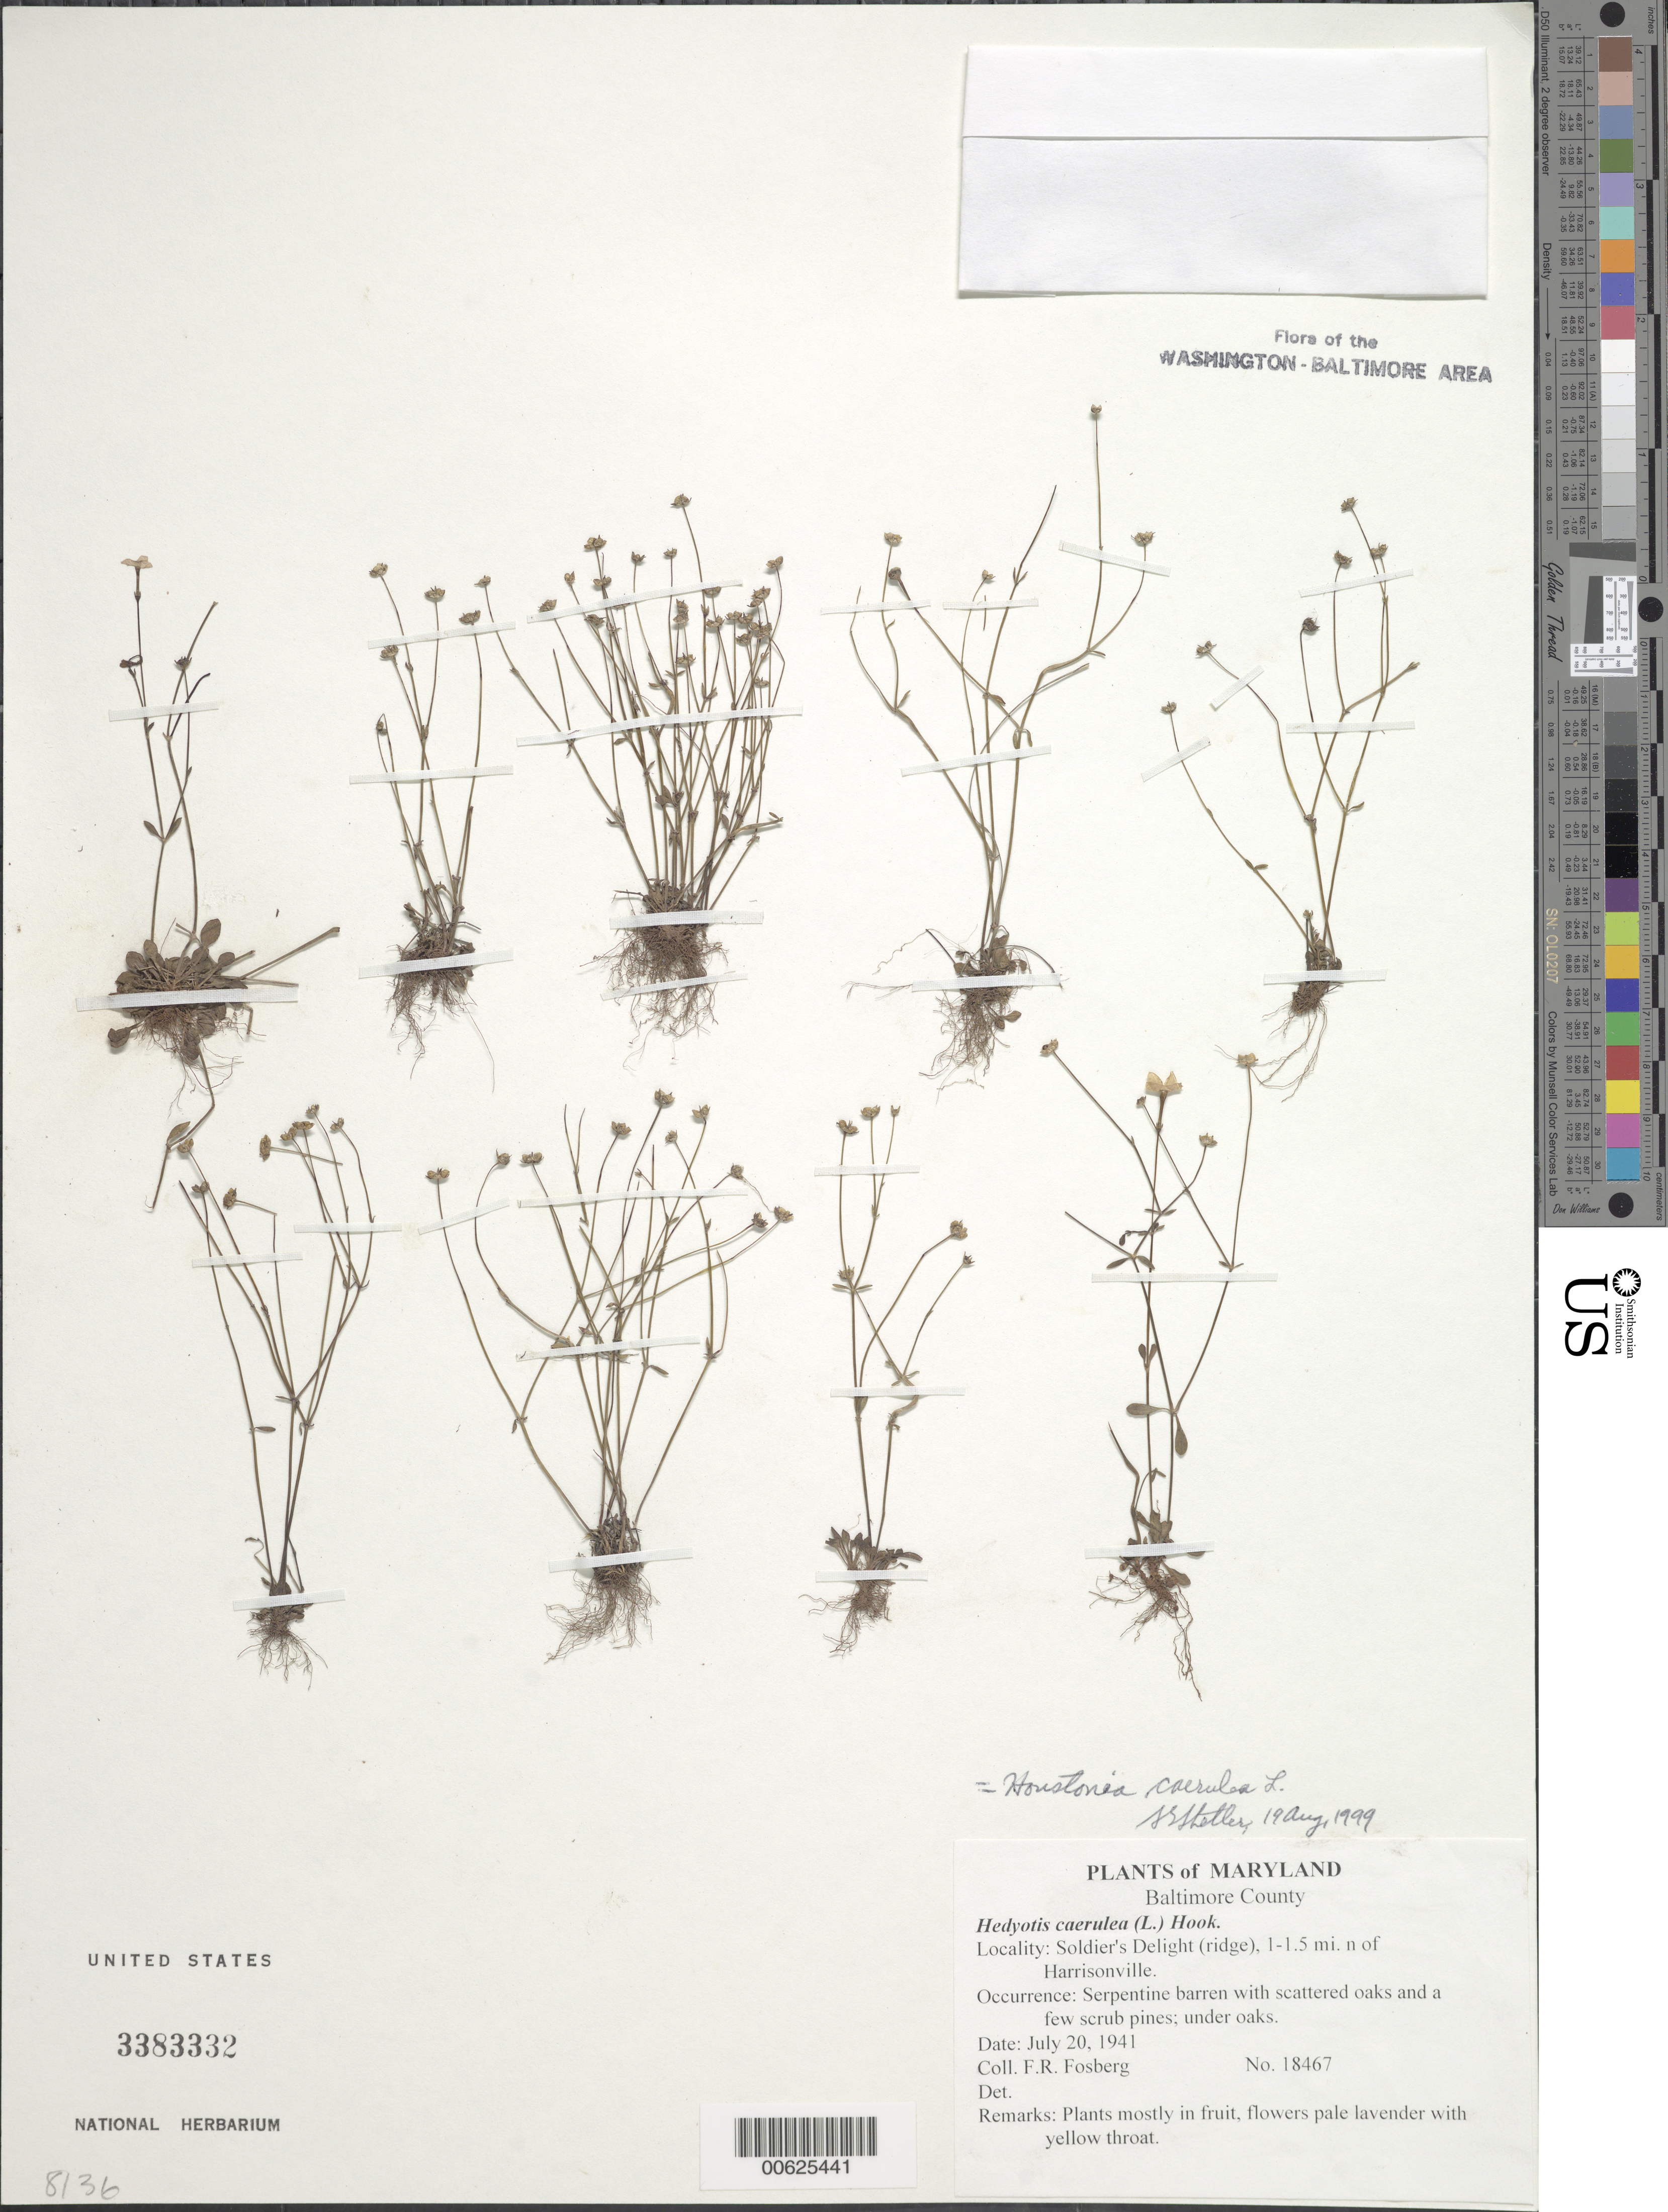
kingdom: Plantae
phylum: Tracheophyta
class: Magnoliopsida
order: Gentianales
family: Rubiaceae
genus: Houstonia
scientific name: Houstonia caerulea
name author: L.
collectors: F. R. Fosberg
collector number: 18467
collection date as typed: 20 Jul 1941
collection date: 1941-07-20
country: United States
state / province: Maryland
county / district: Baltimore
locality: Soldier's Delight (ridge), 1-1.5 mi. n of Harrisonville.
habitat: Serpentine barren with scattered oaks and a few scrub pines; under oaks.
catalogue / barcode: US 3383332